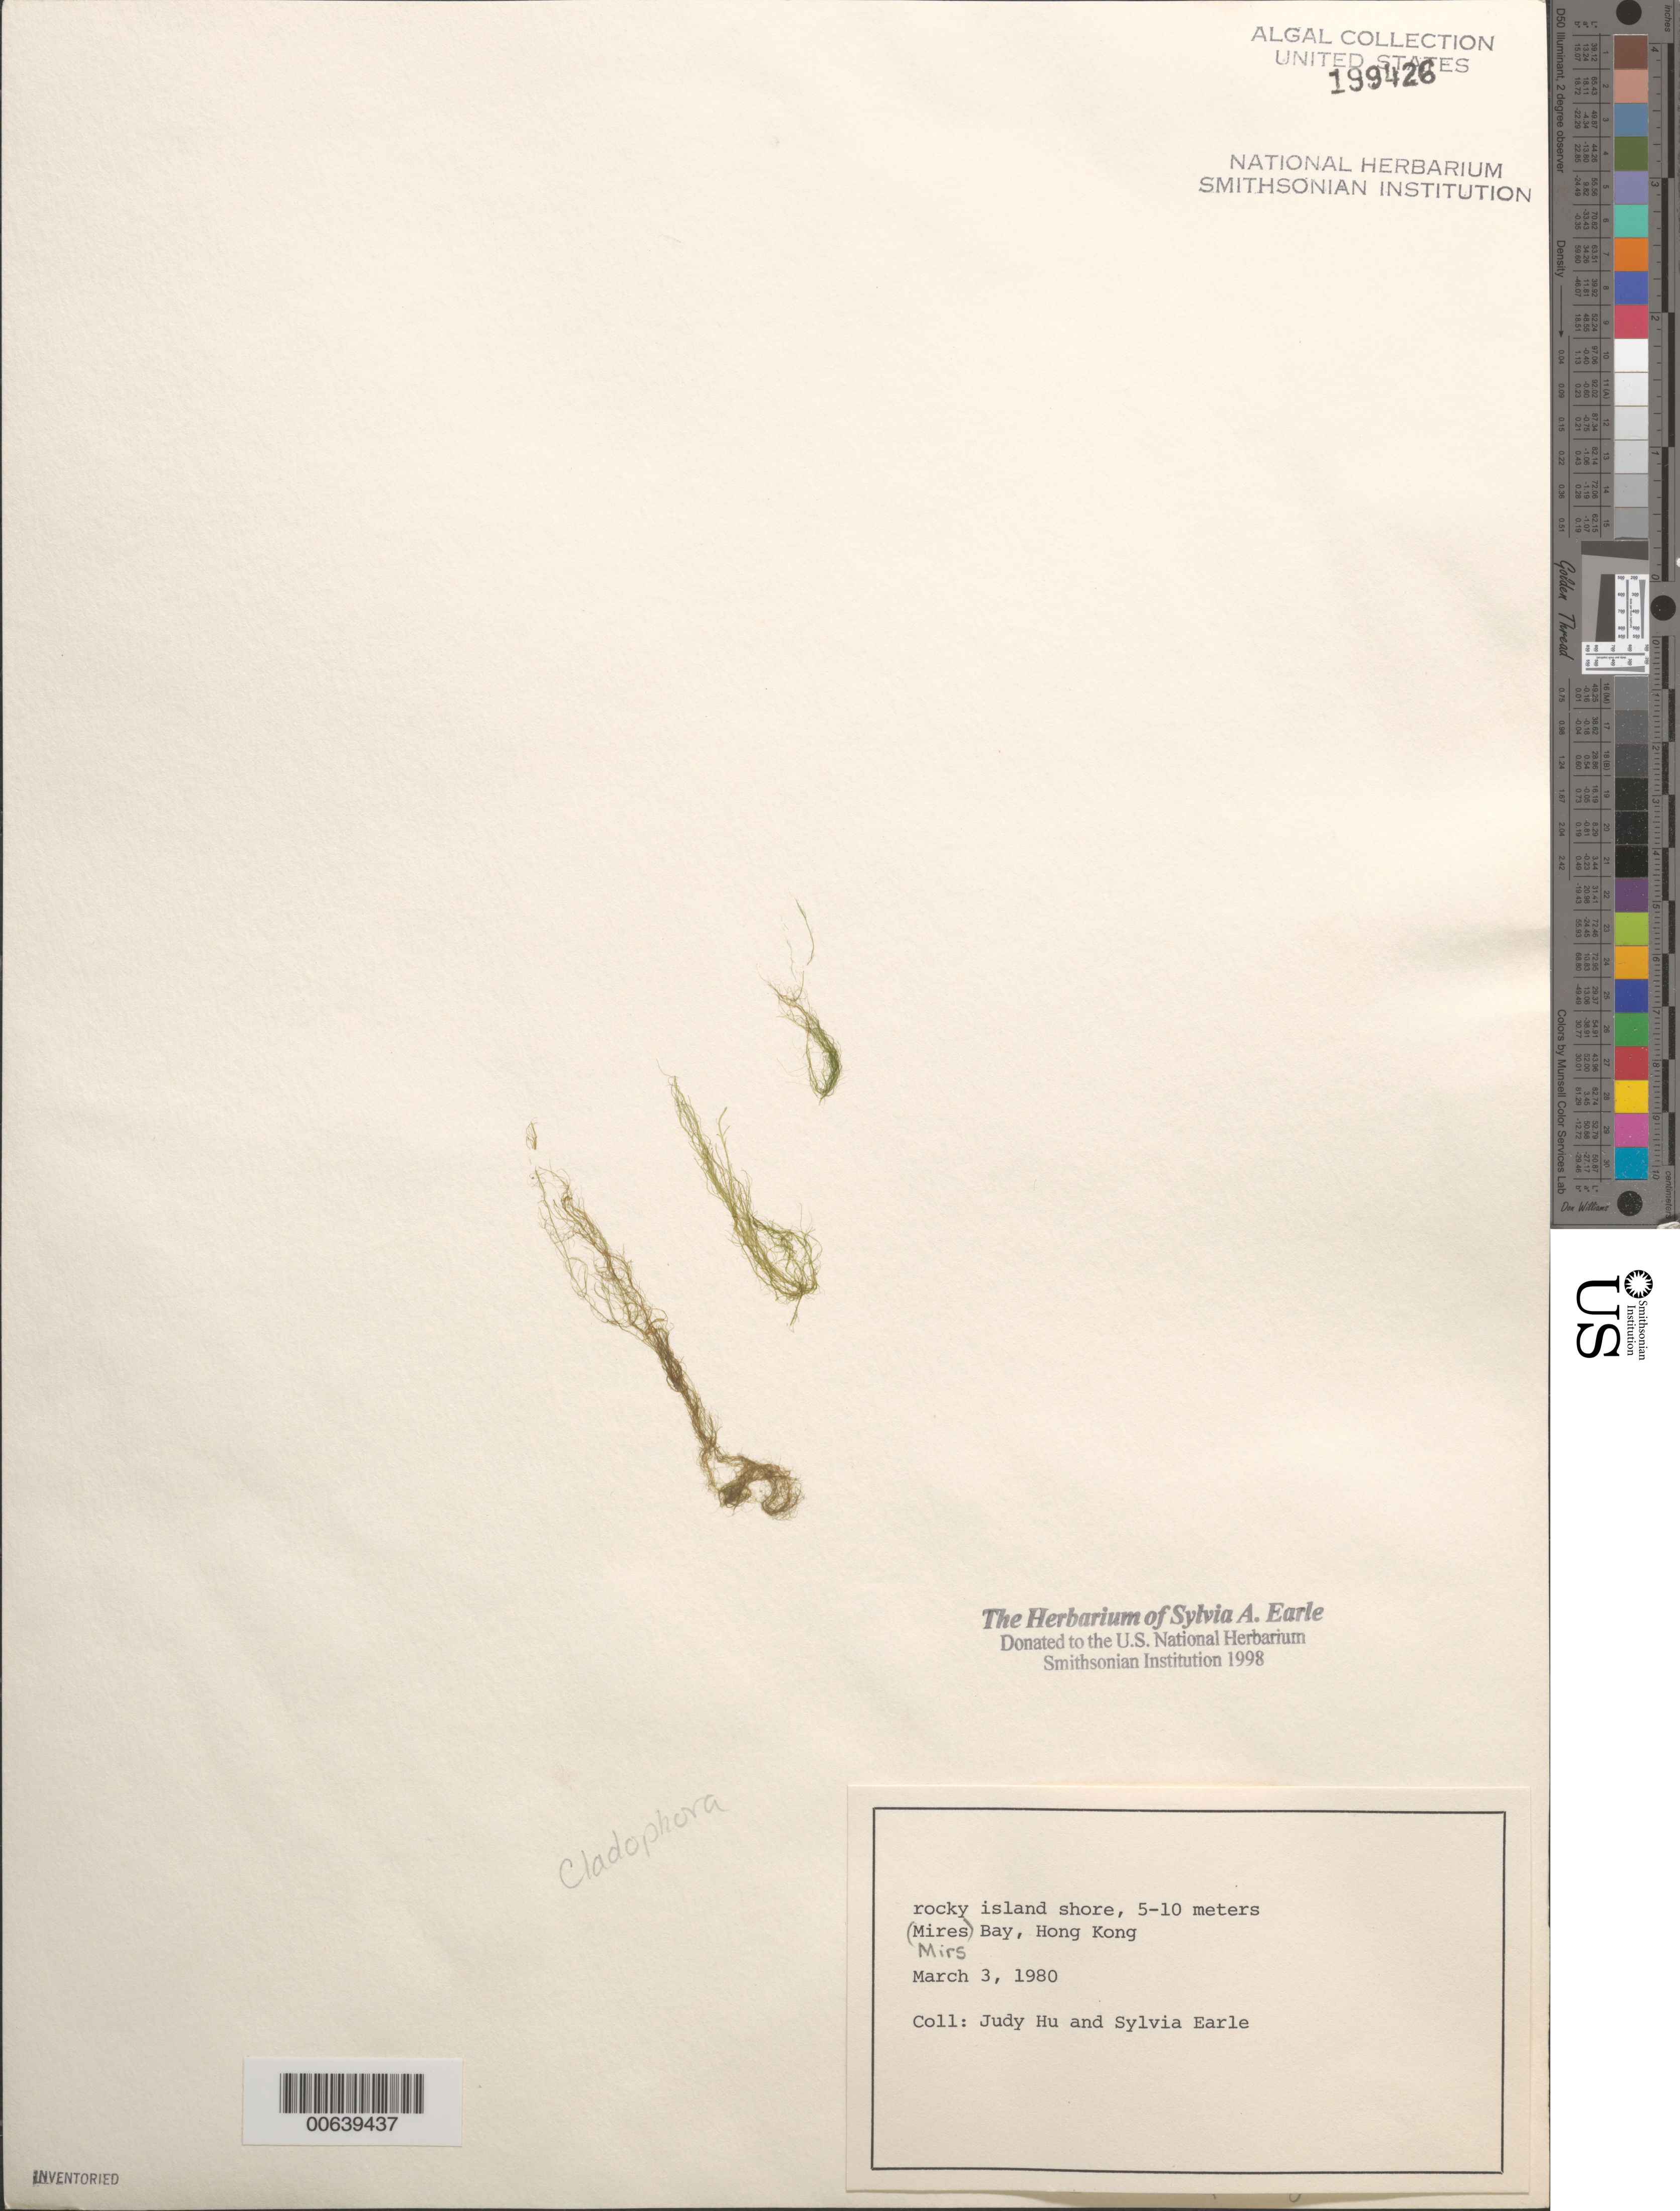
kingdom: Plantae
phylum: Chlorophyta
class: Ulvophyceae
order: Cladophorales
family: Cladophoraceae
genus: Cladophora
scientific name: Cladophora sp.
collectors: J. Hu & S. A. Earle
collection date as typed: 03 Mar 1980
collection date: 1980-03-03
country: China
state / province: Hong Kong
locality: Mirs Bay (Mires Bay), New Territories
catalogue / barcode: US 199426